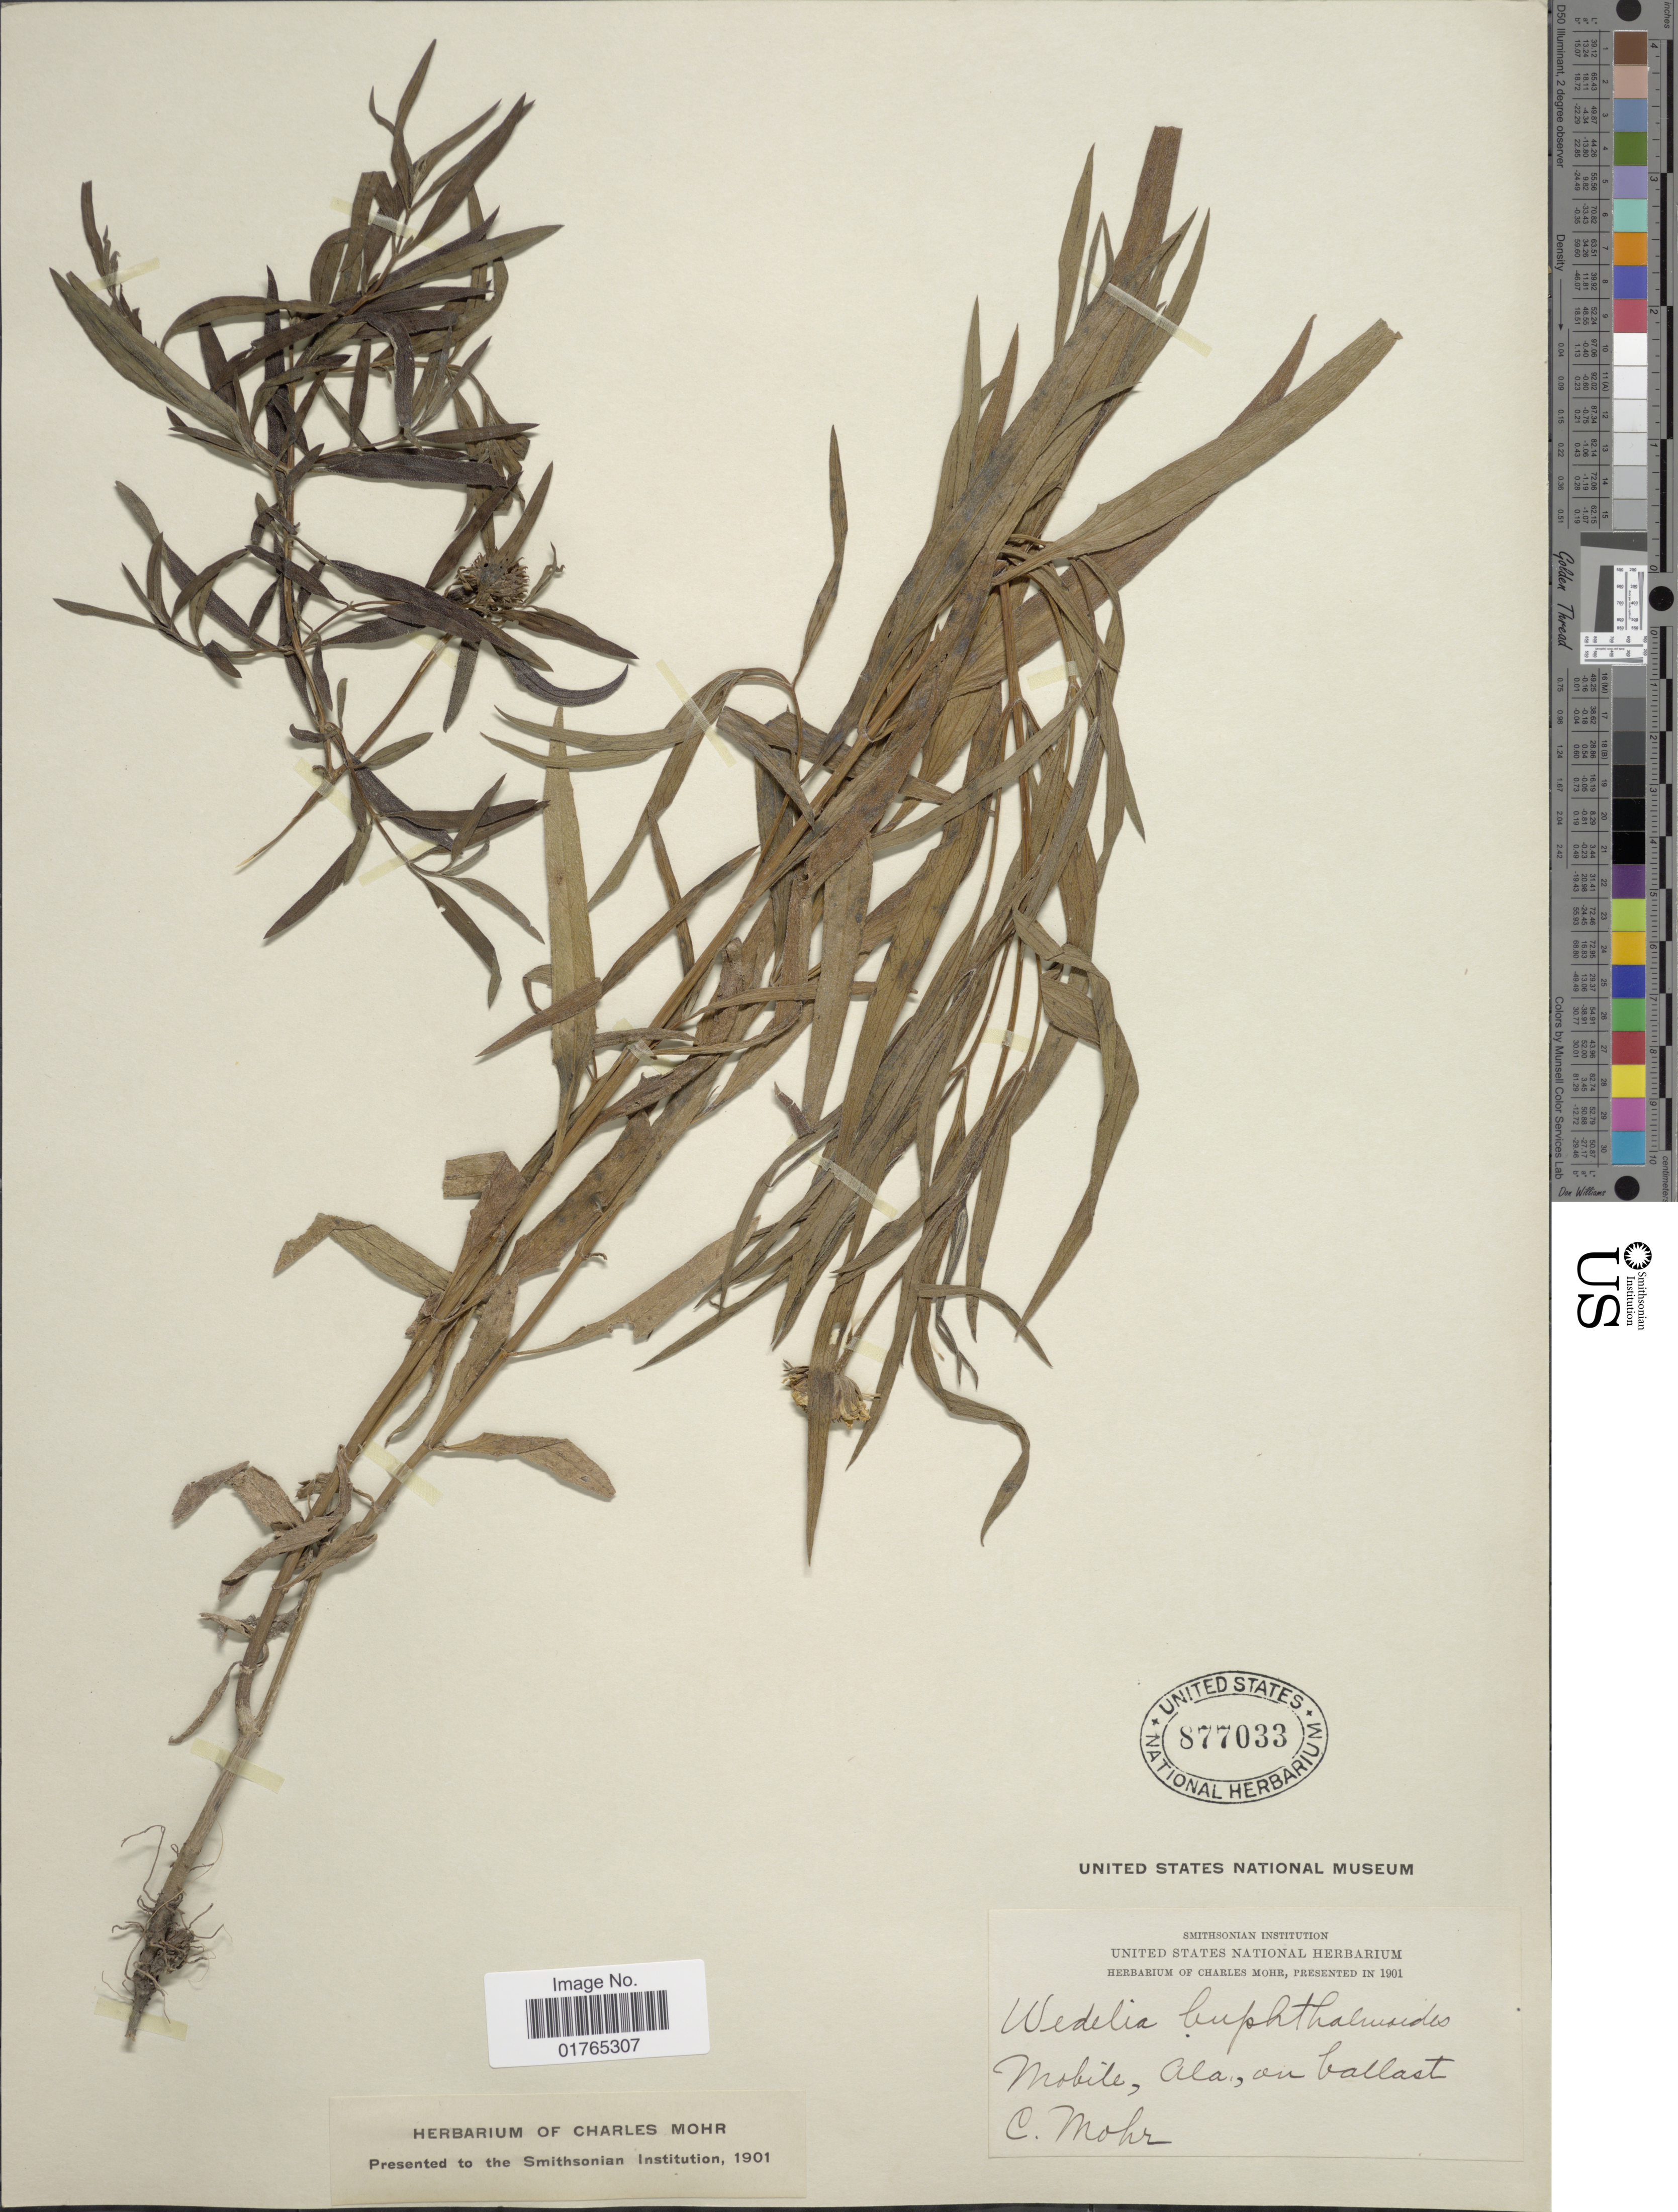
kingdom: Plantae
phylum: Tracheophyta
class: Magnoliopsida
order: Asterales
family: Asteraceae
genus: Pascalia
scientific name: Pascalia glauca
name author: Ortega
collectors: C. T. Mohr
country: United States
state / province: Alabama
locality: Mobile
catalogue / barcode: US 877033